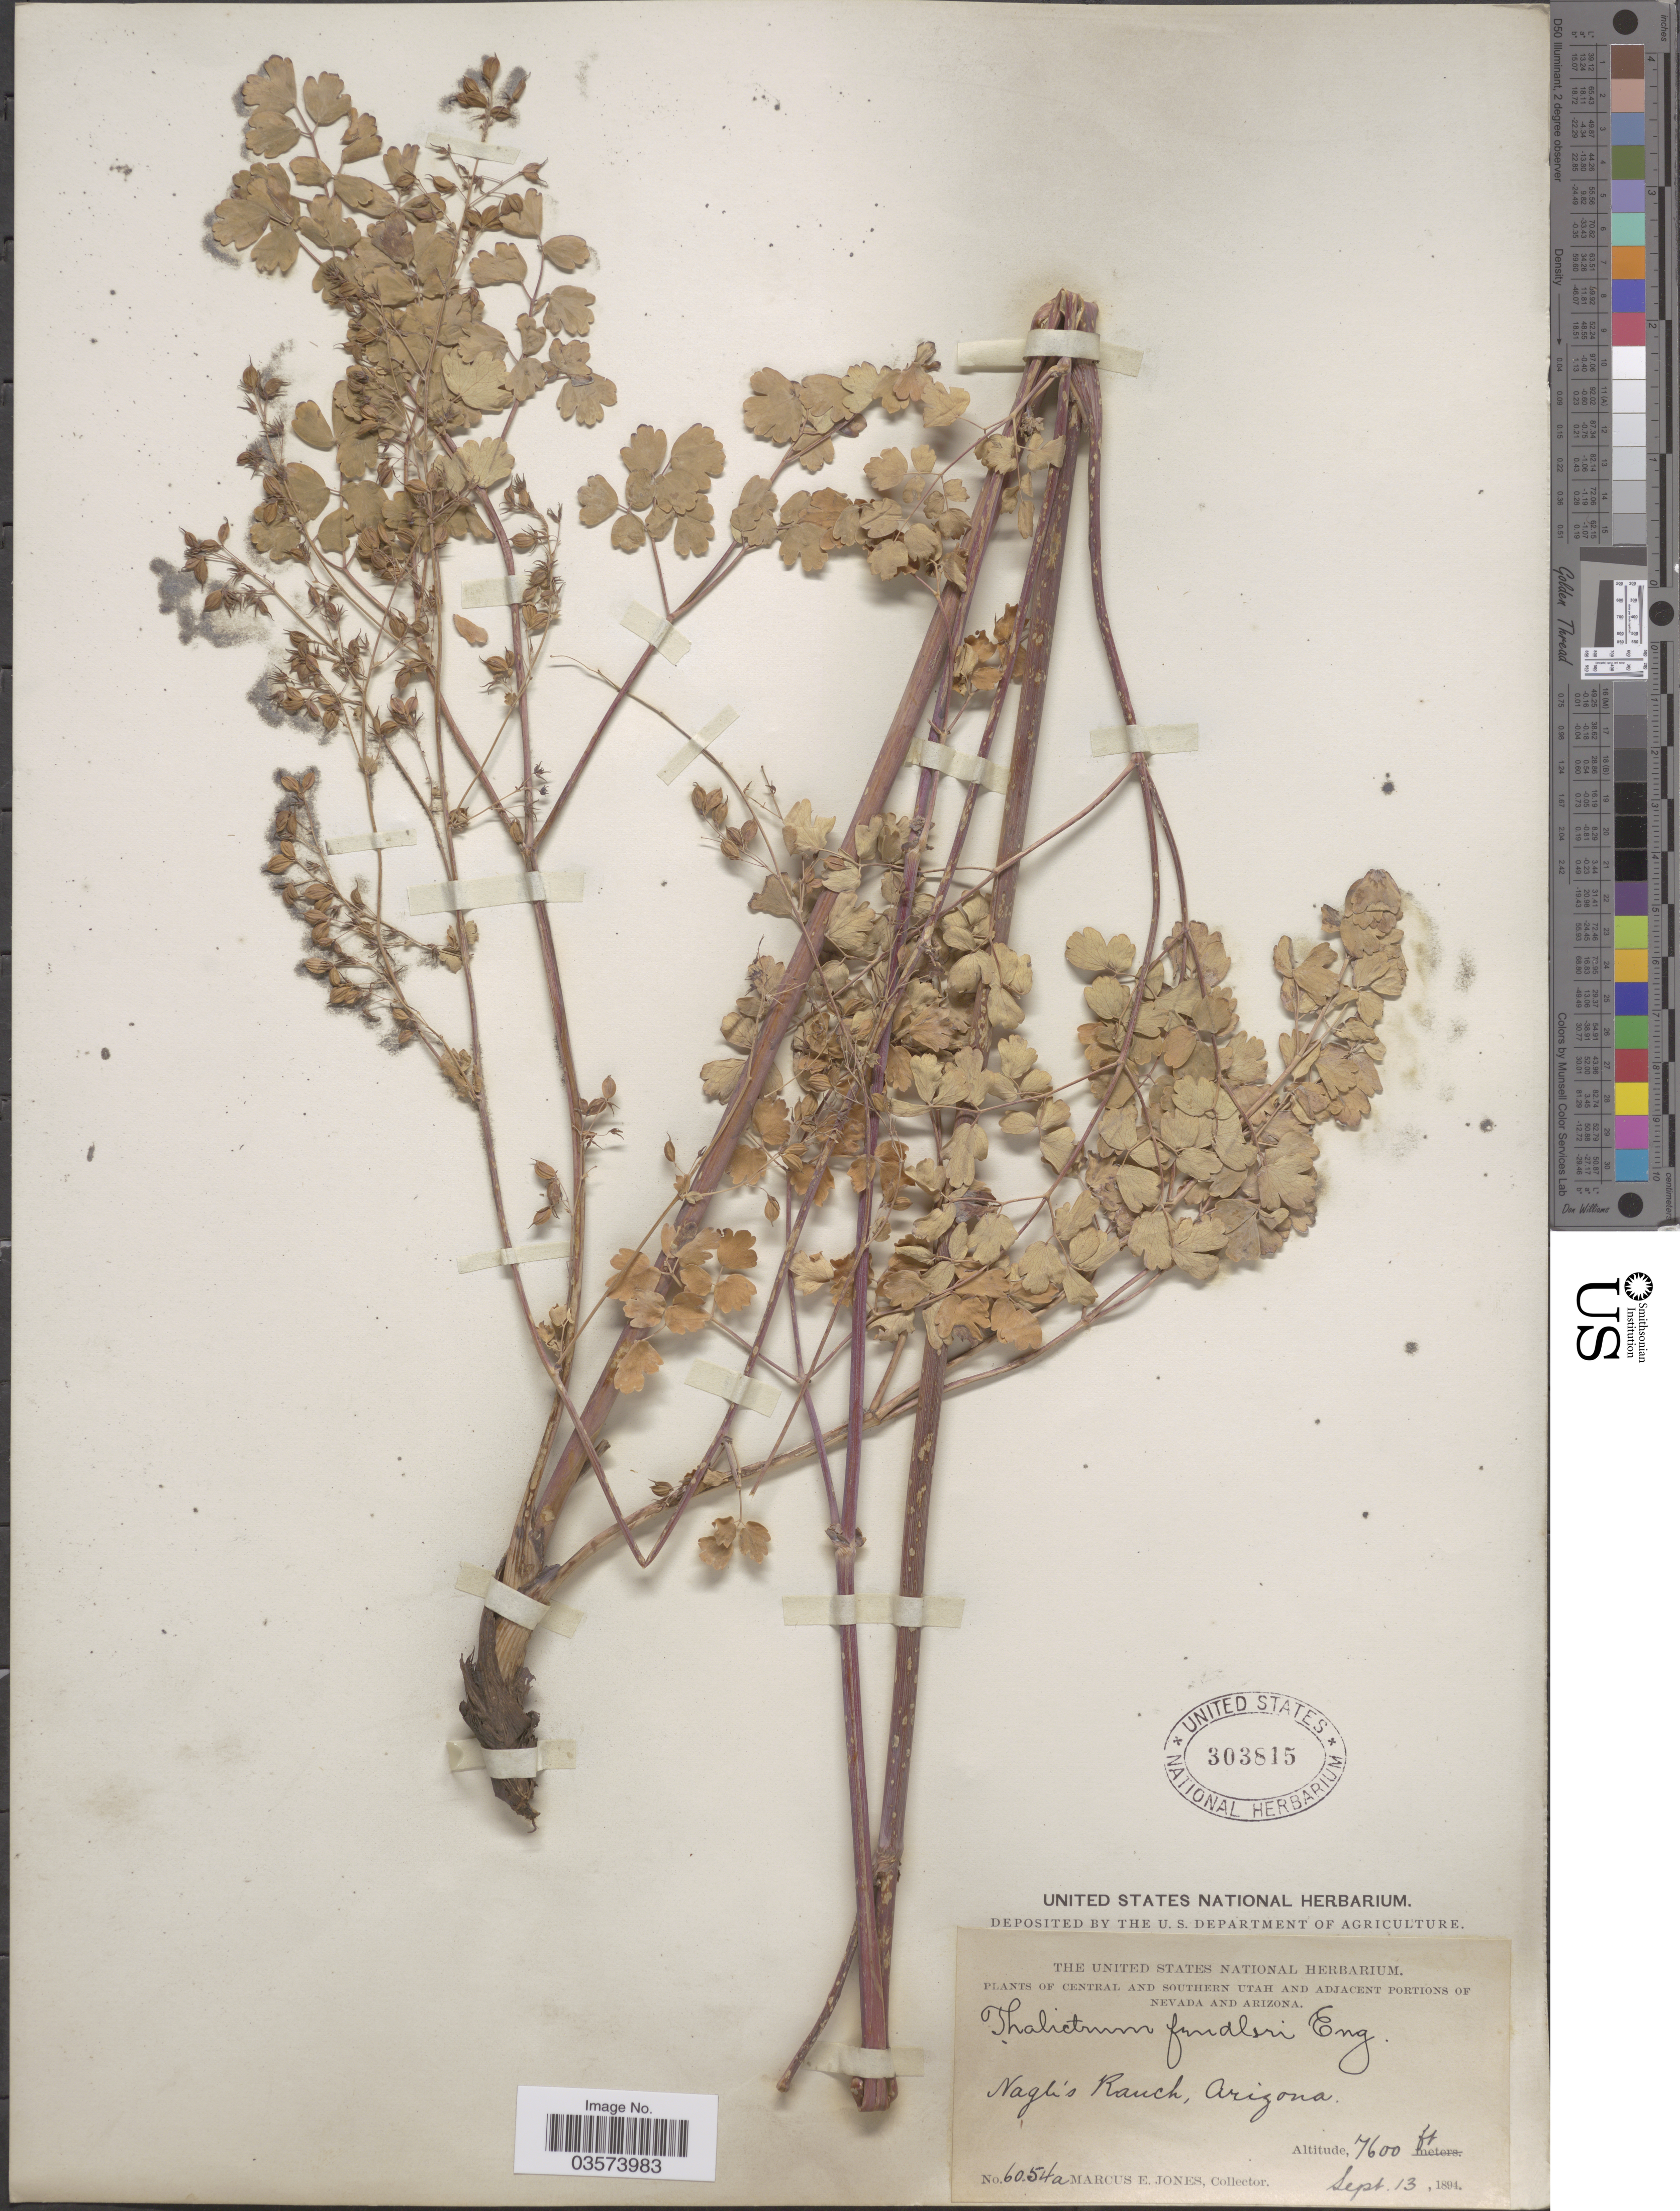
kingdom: Plantae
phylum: Tracheophyta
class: Magnoliopsida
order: Ranunculales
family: Ranunculaceae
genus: Thalictrum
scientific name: Thalictrum fendleri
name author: Engelm. ex A. Gray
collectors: M. E. Jones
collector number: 6054a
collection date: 1894-09-13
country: United States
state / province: Arizona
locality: Nagle's Ranch.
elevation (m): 2316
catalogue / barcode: US 303815